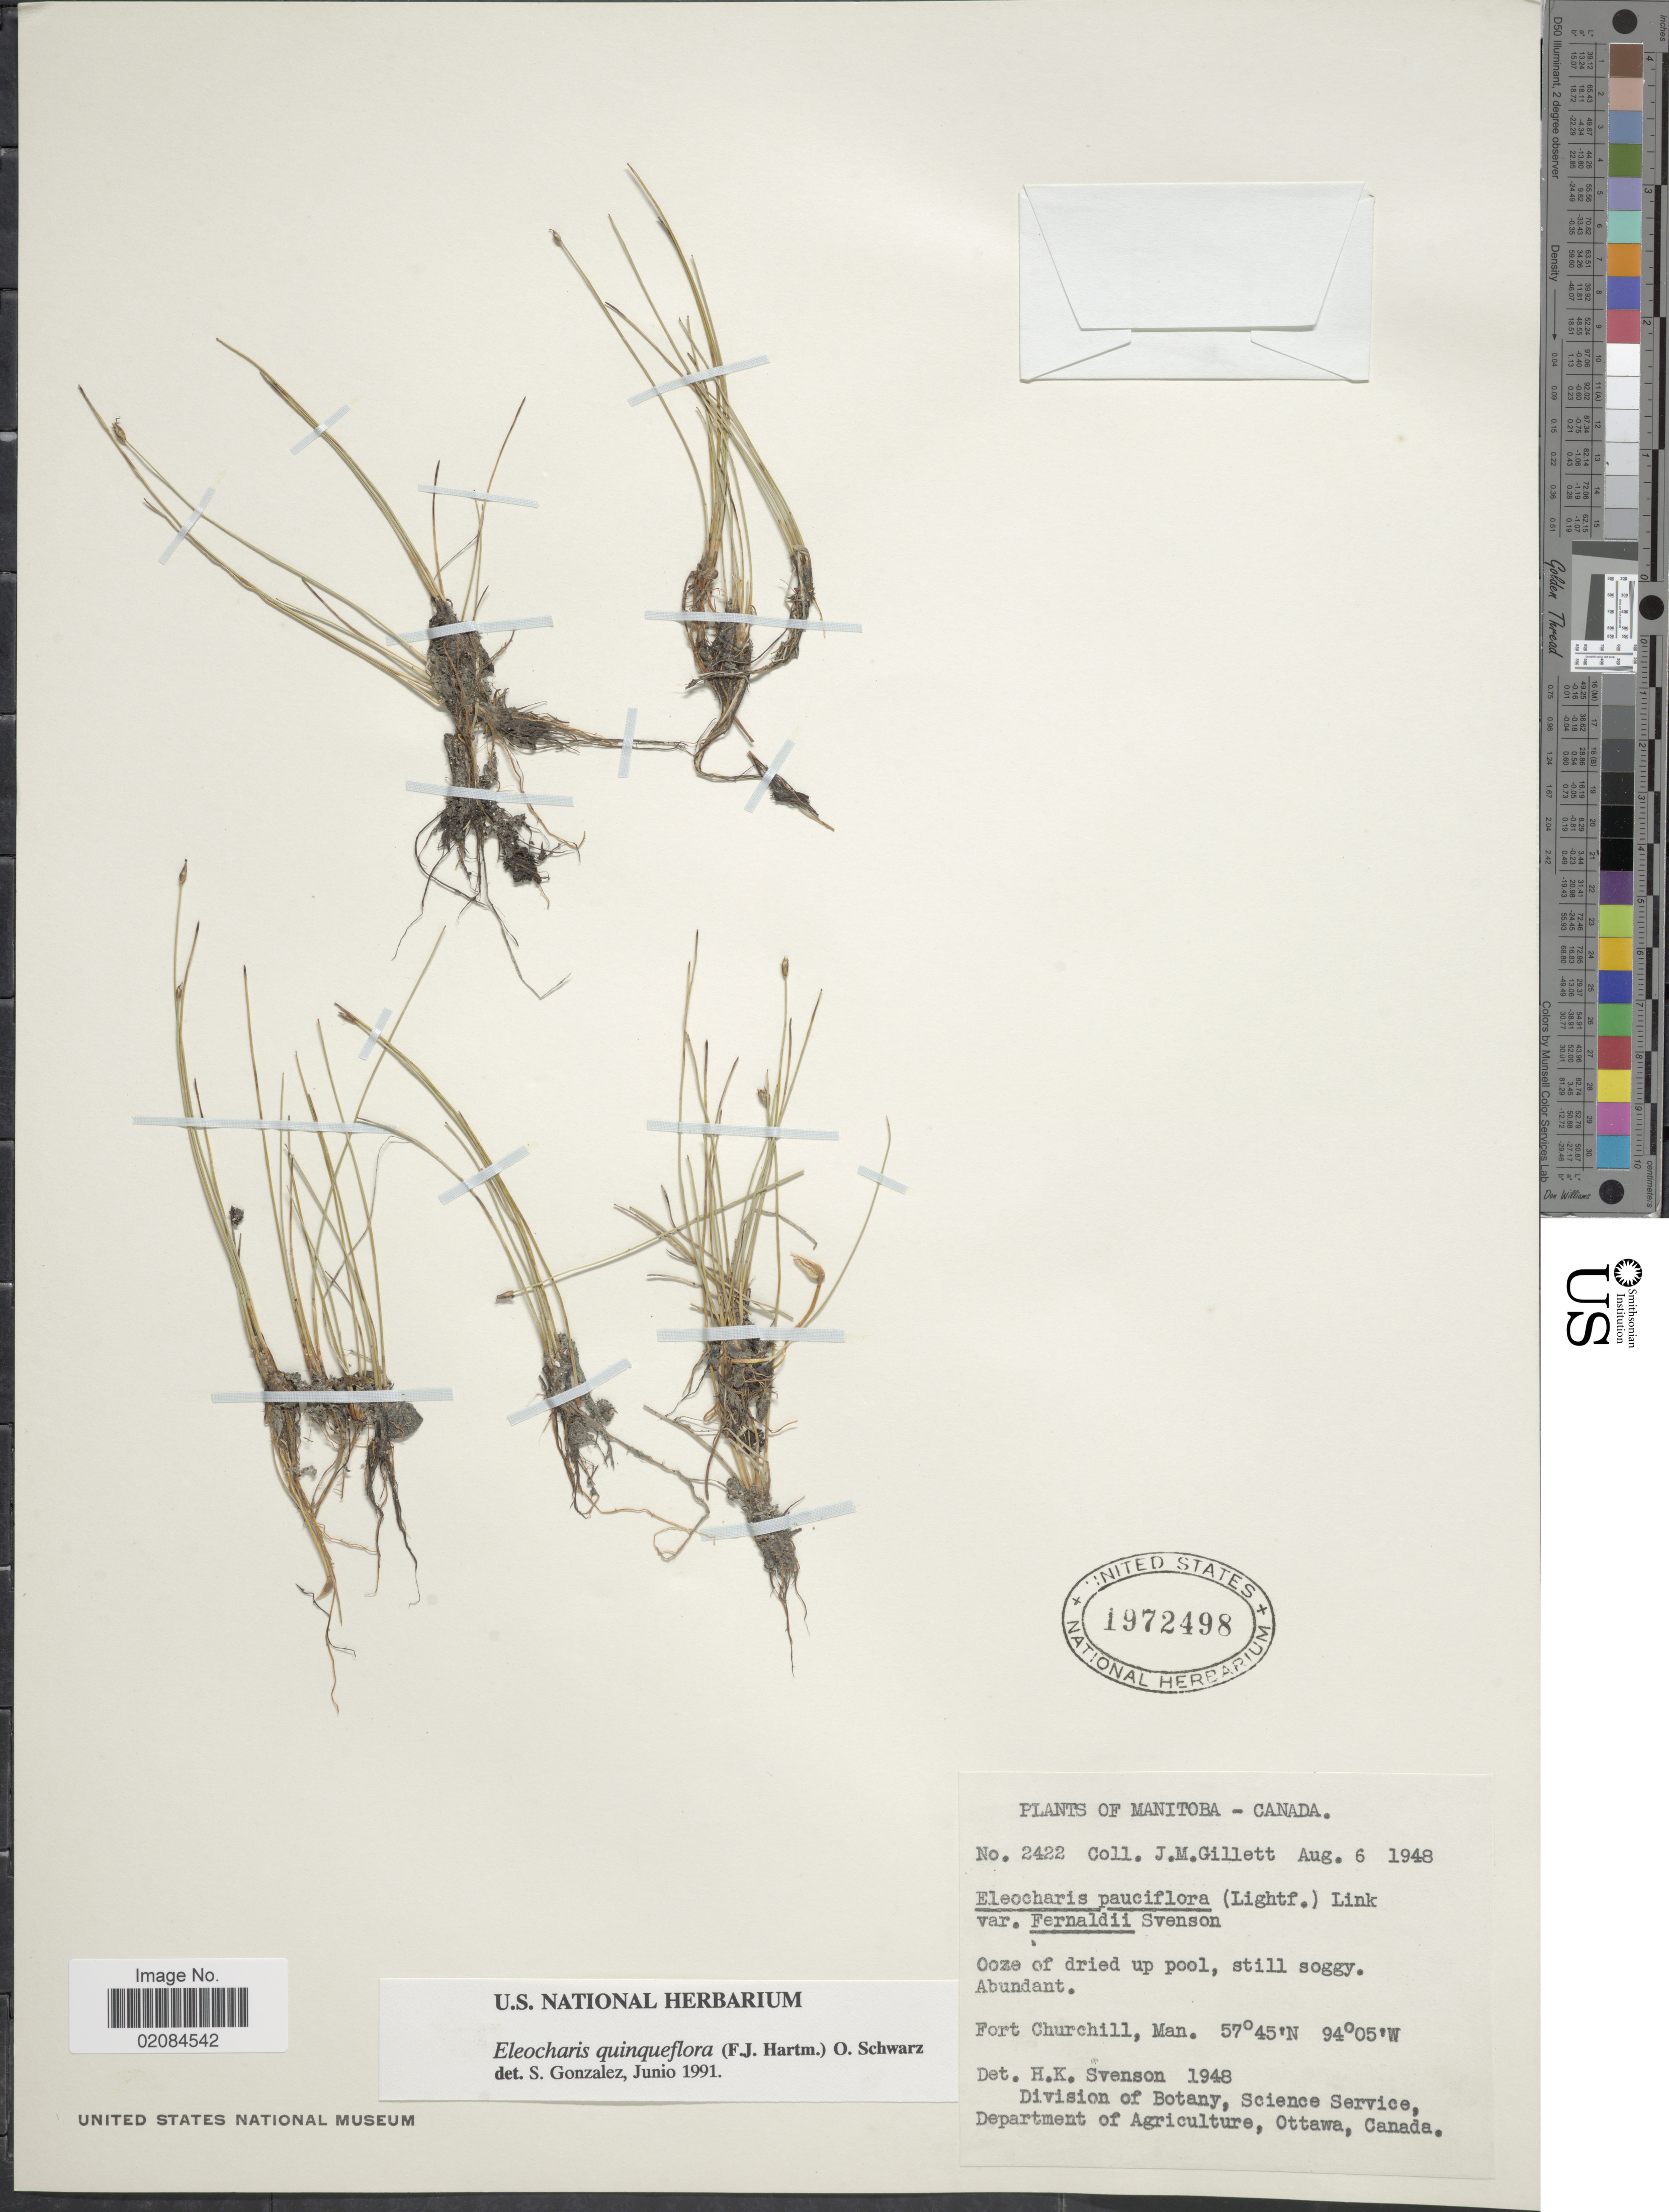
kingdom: Plantae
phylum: Tracheophyta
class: Liliopsida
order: Poales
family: Cyperaceae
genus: Eleocharis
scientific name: Eleocharis quinqueflora subsp. fernaldii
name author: (Svenson) Hultén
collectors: J. M. Gillett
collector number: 2422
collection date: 1948-08-06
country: Canada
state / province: Manitoba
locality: Fort Churchill, Man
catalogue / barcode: US 1972498